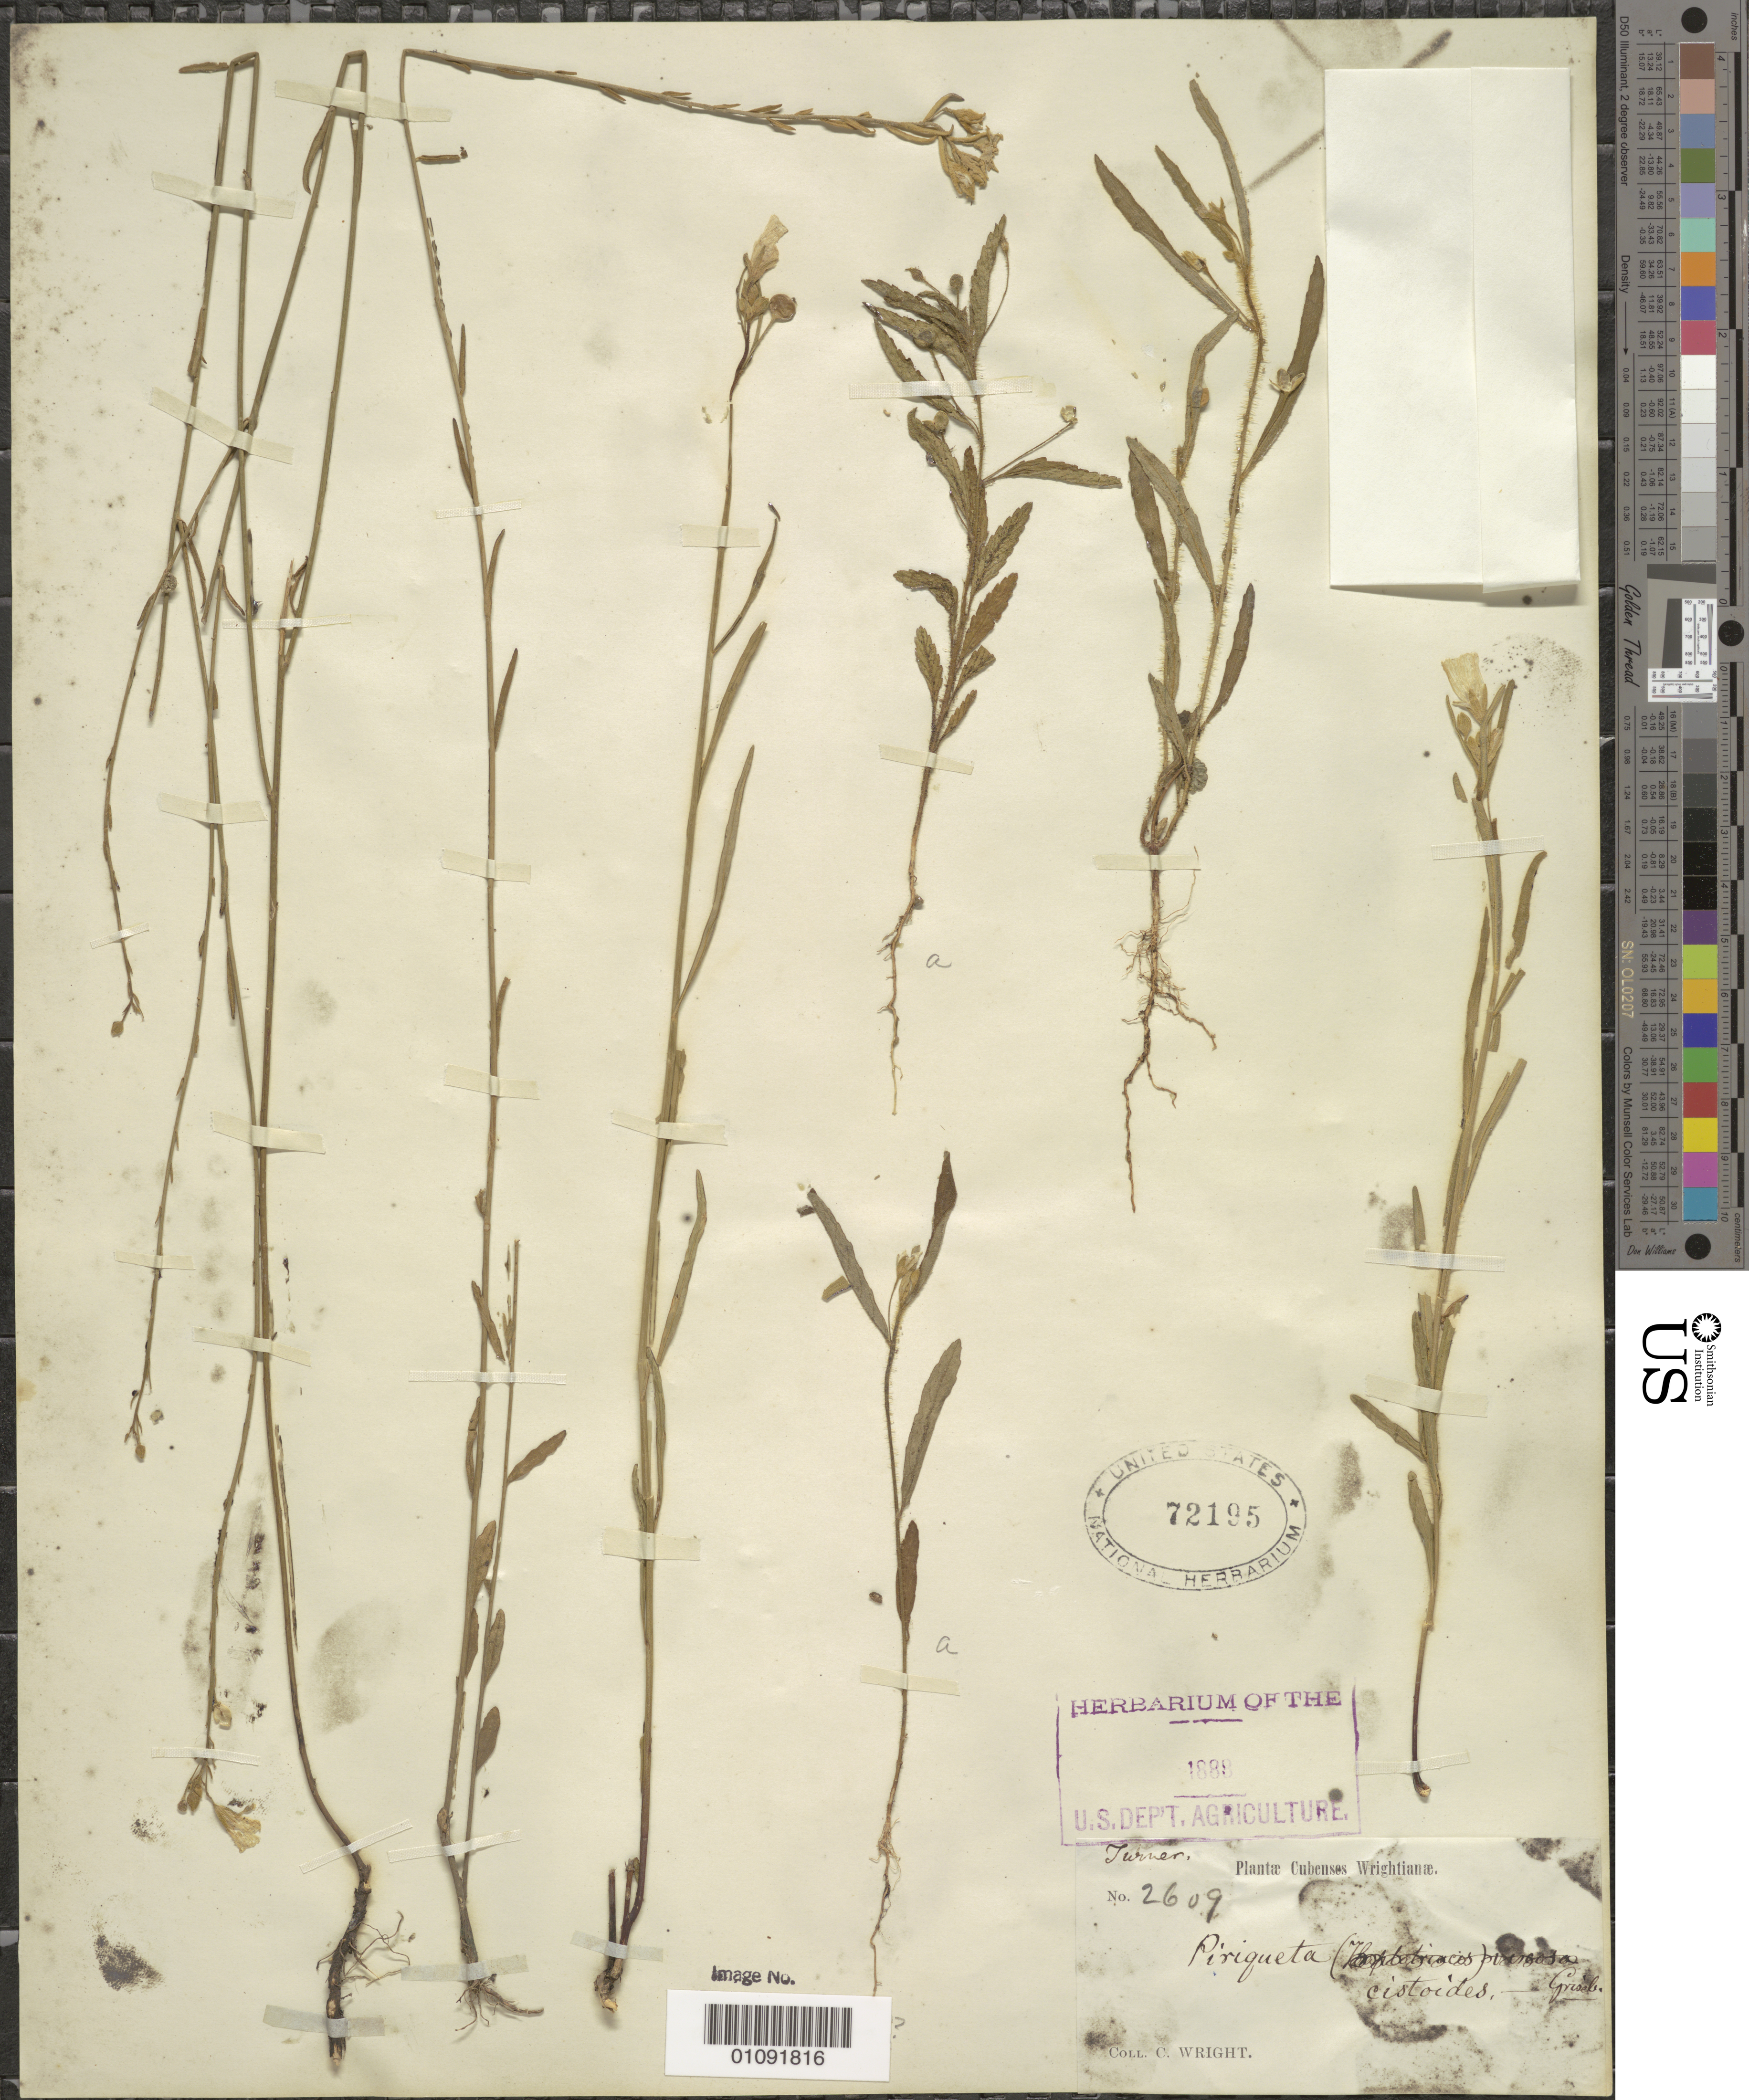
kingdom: Plantae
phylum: Tracheophyta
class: Magnoliopsida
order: Malpighiales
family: Turneraceae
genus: Piriqueta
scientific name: Piriqueta cistoides subsp. cistoides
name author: (L.) Griseb.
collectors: C. Wright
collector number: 2609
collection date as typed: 1800 to 1899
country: Cuba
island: Cuba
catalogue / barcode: US 72195